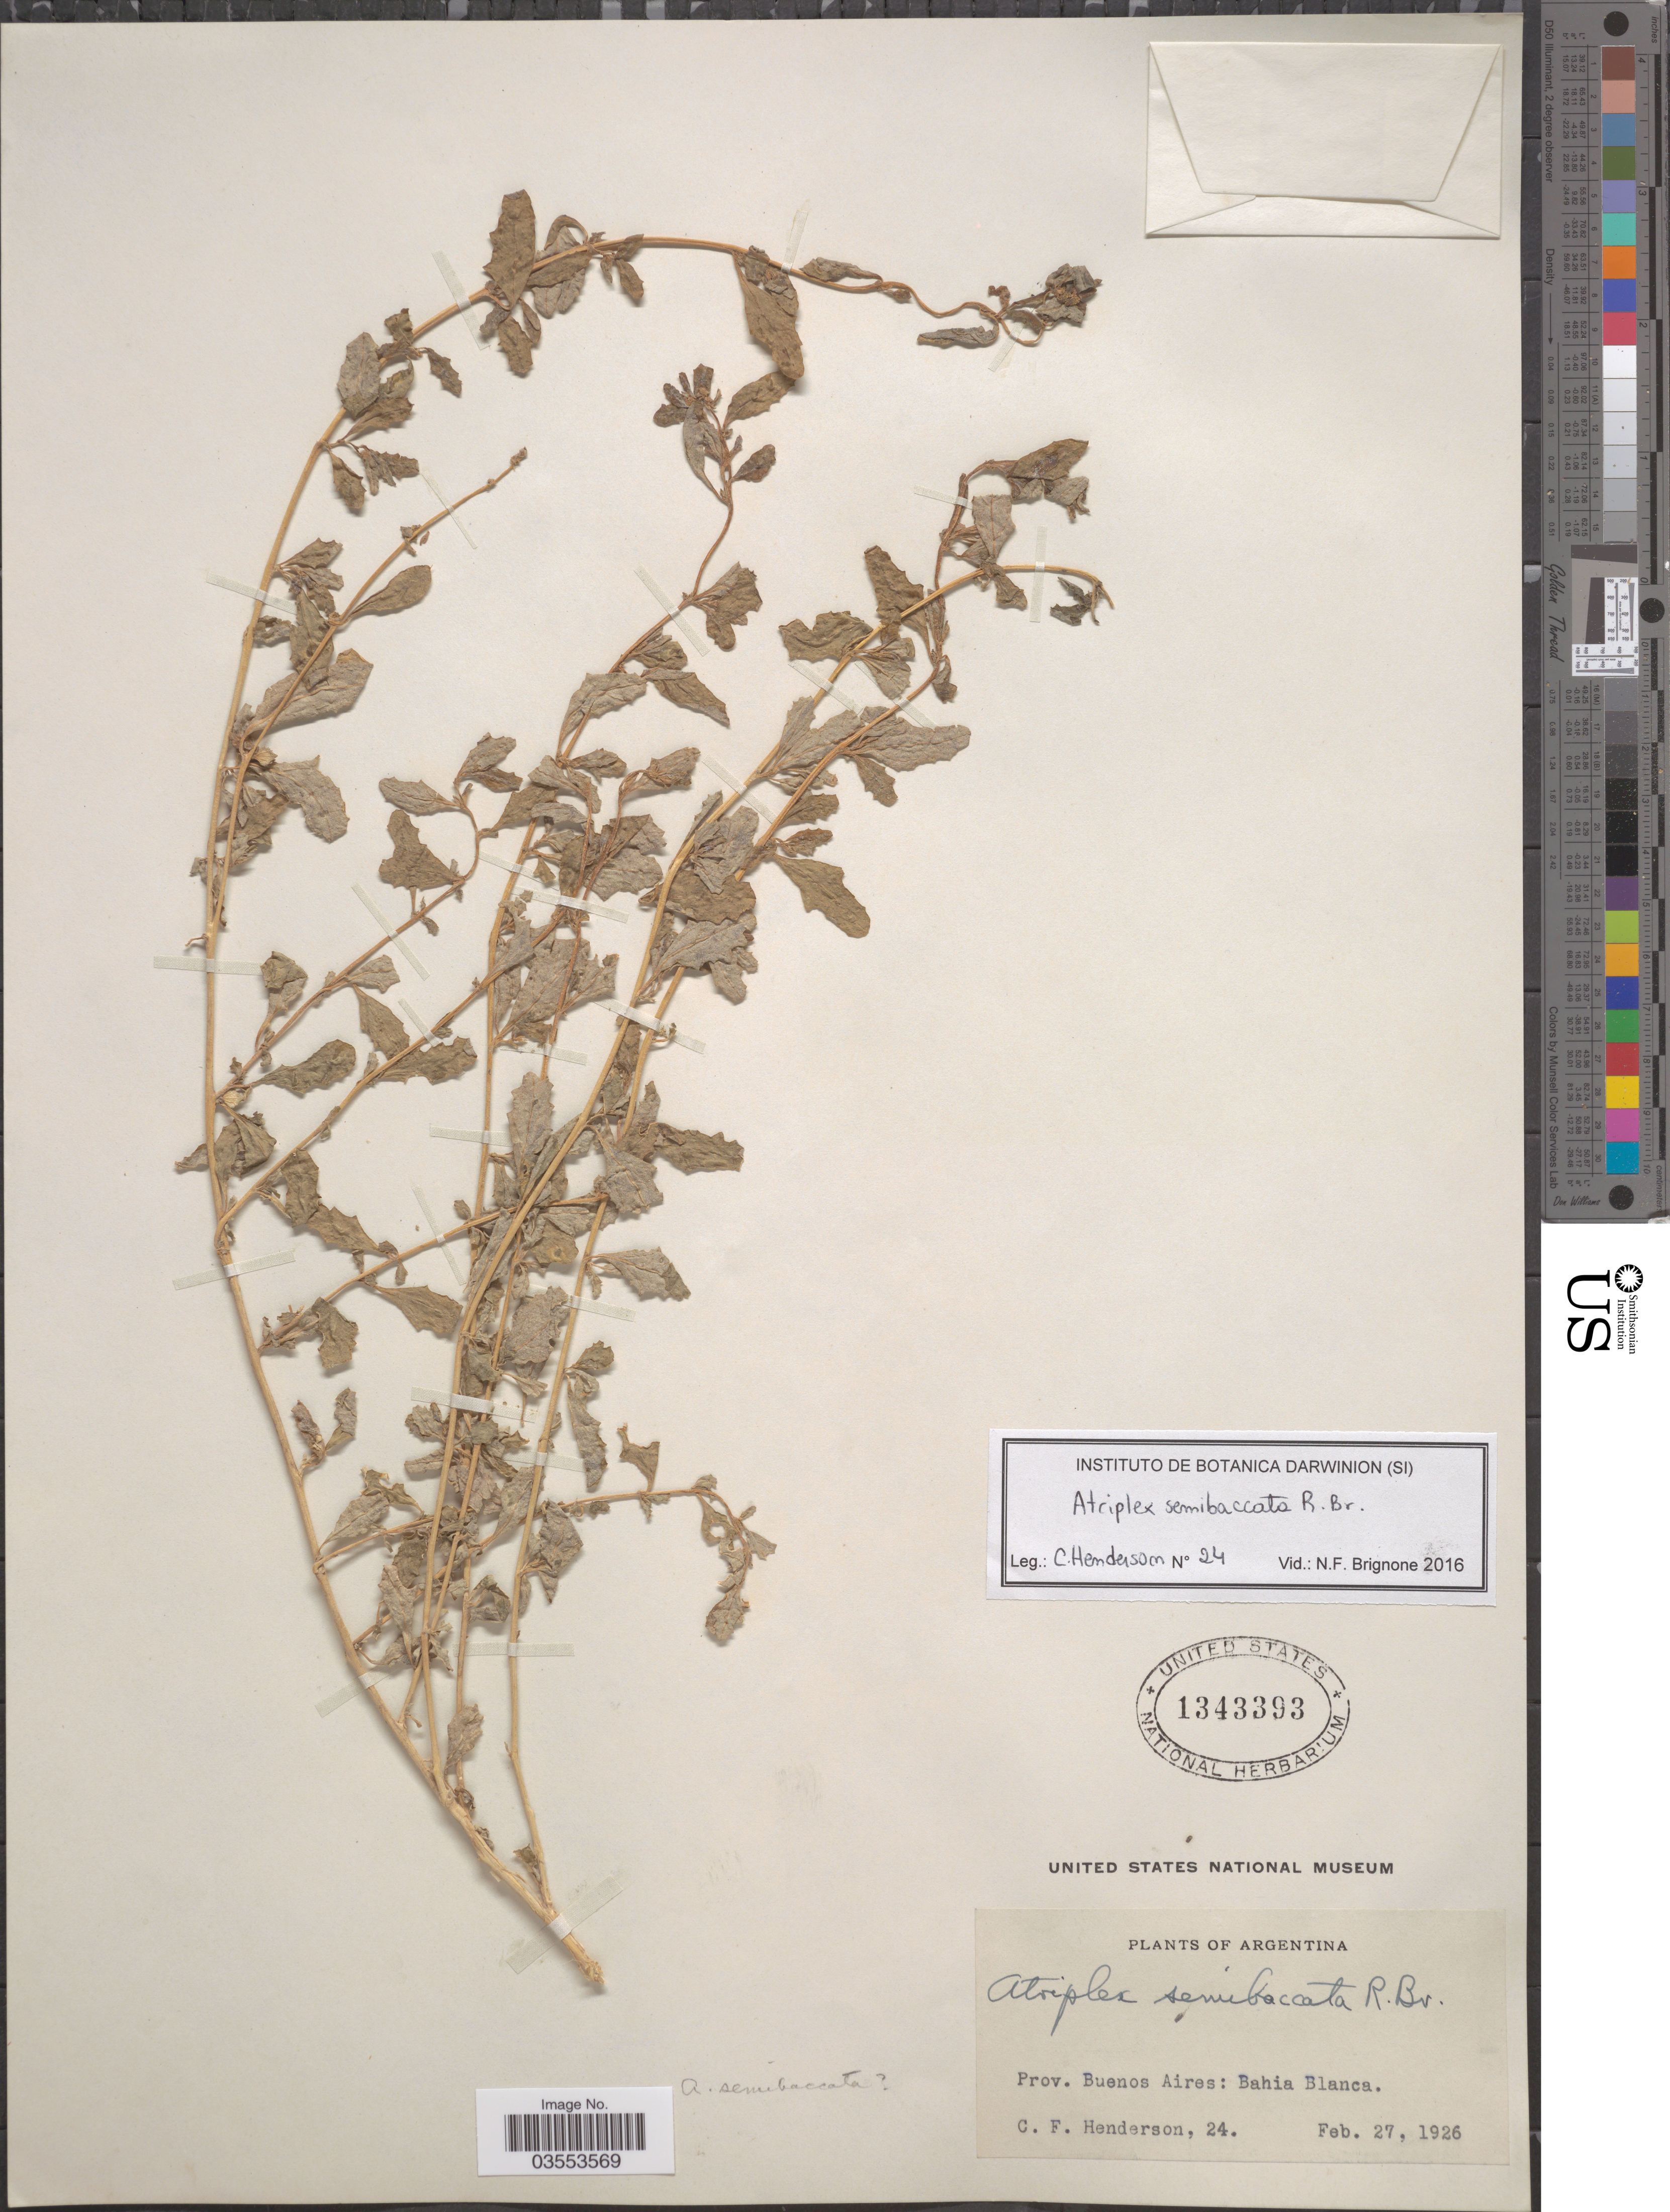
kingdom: Plantae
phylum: Tracheophyta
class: Magnoliopsida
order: Caryophyllales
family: Amaranthaceae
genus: Atriplex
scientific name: Atriplex semibaccata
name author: R. Br.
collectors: C. Henderson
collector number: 24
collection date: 1926-02-27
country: Argentina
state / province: Buenos Aires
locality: Bahia Blanca.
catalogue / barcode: US 1343393